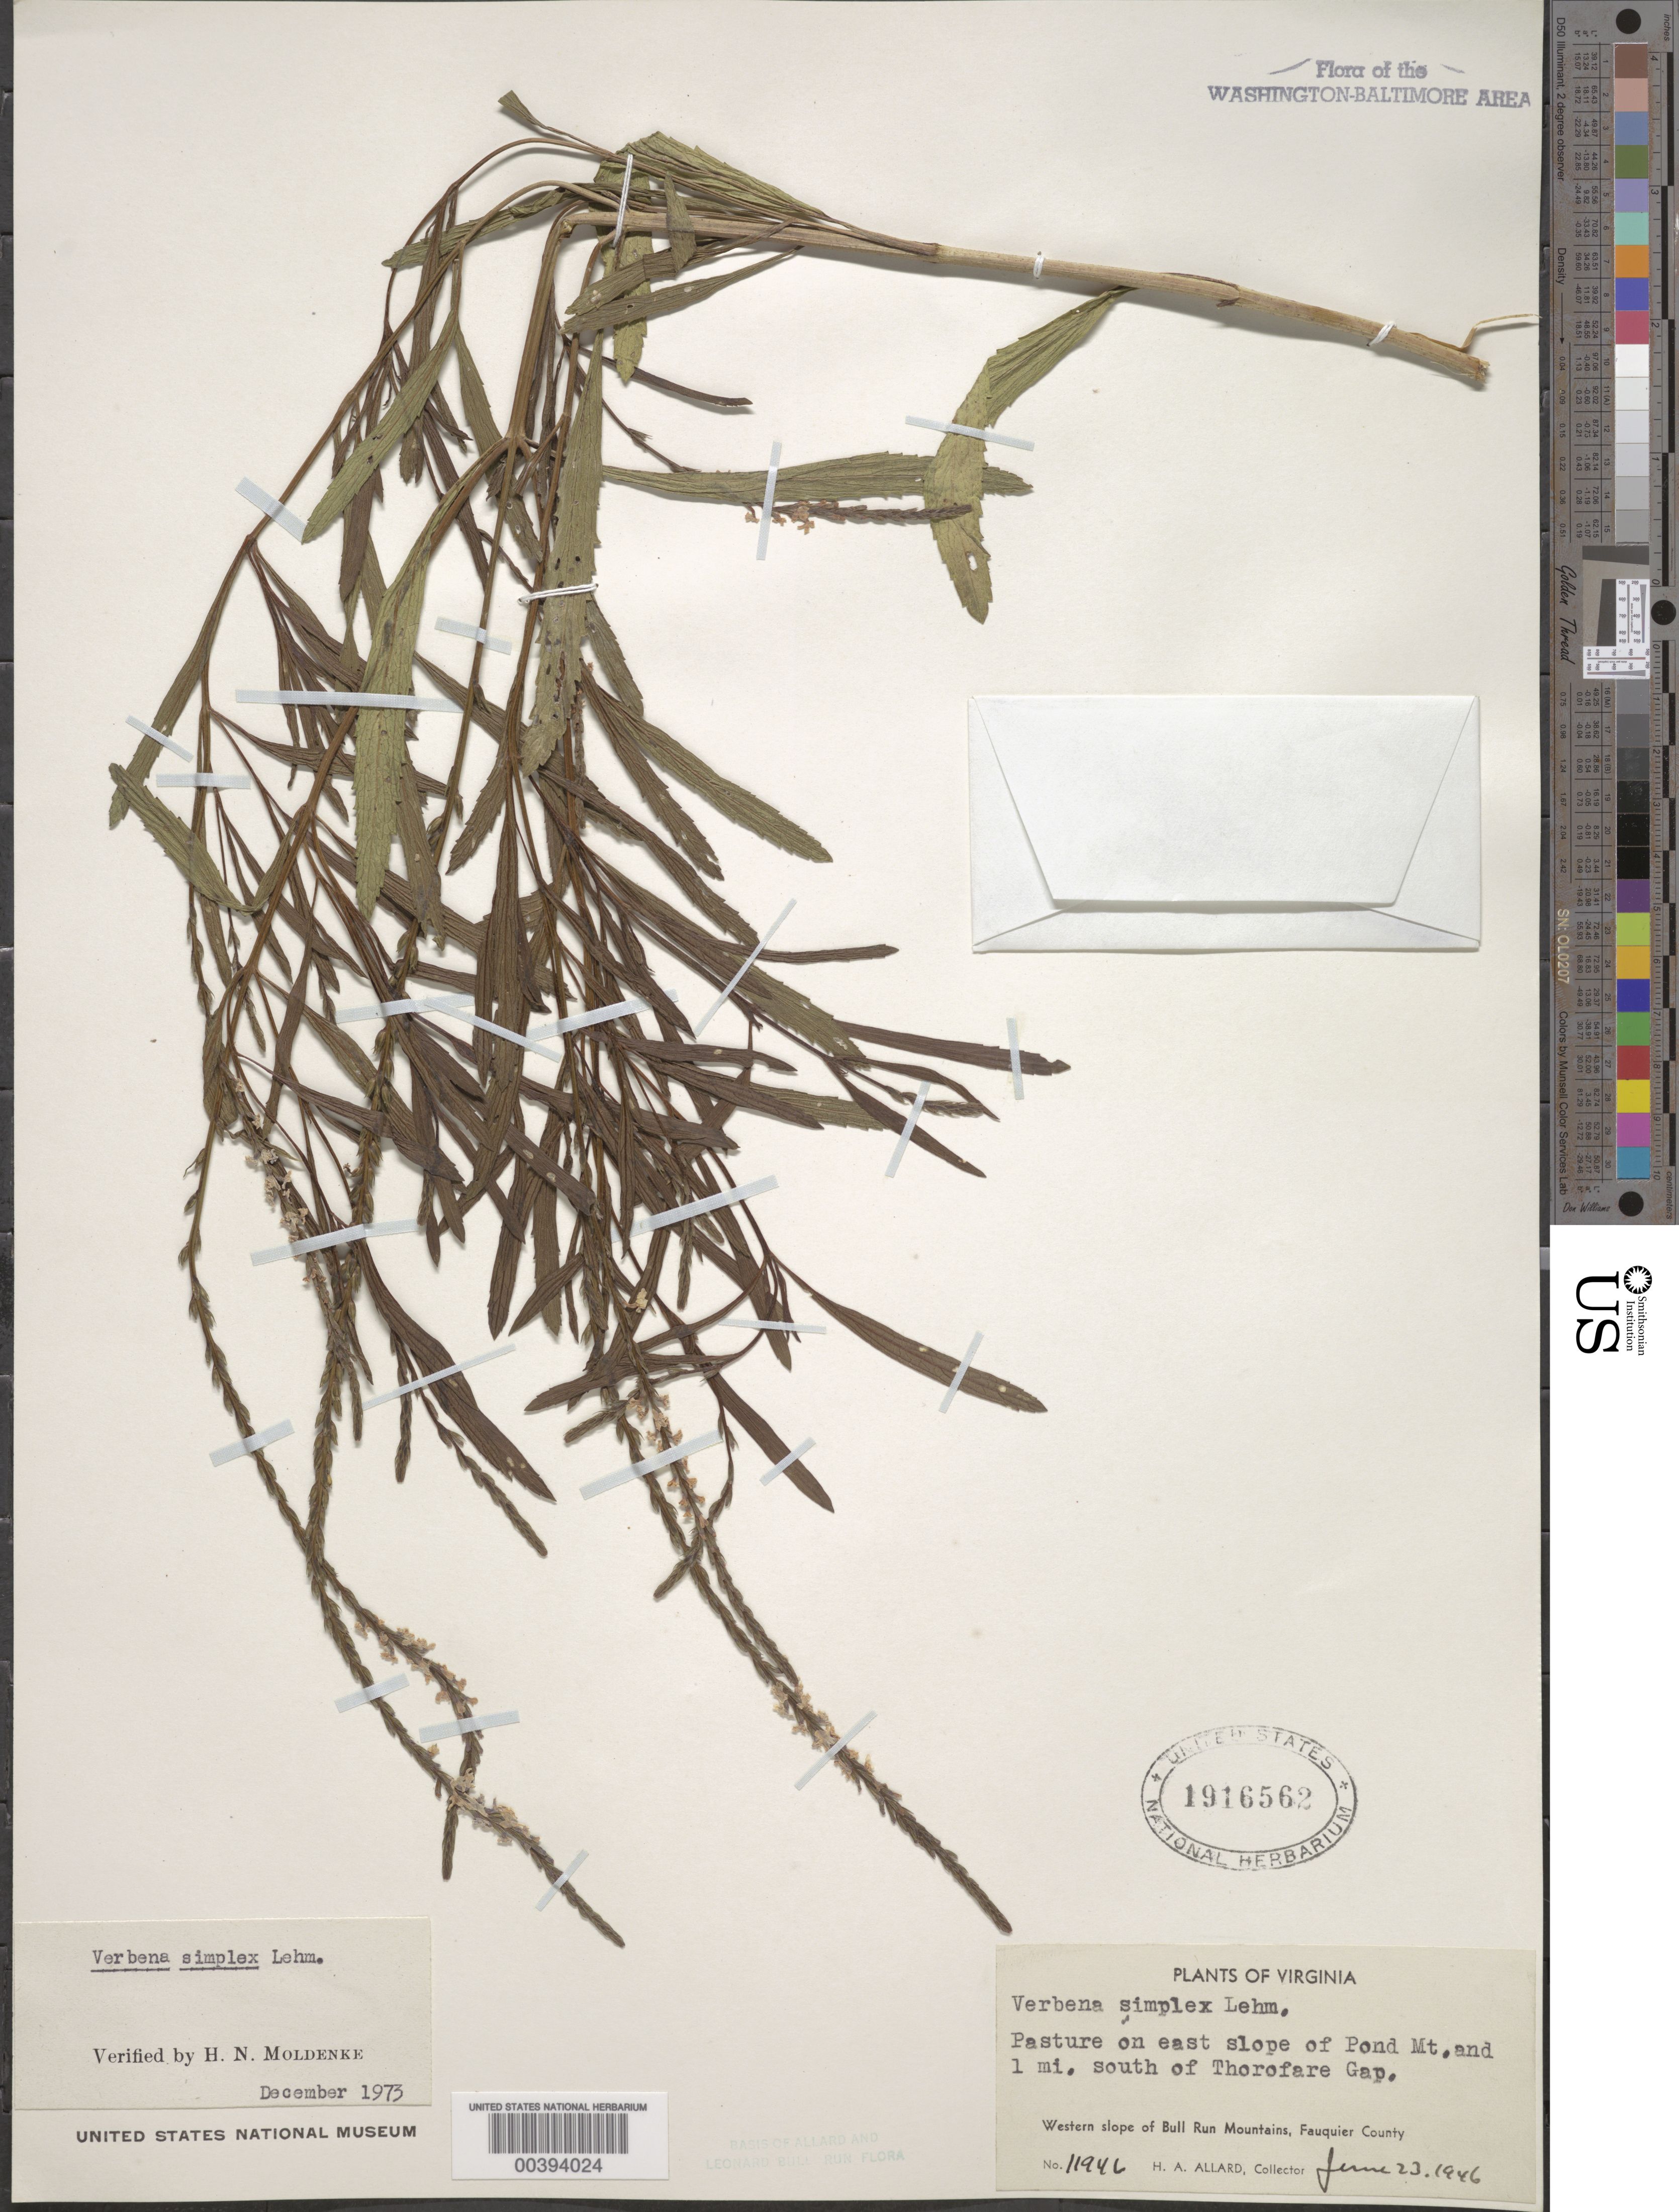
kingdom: Plantae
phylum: Tracheophyta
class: Magnoliopsida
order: Lamiales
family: Verbenaceae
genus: Verbena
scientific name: Verbena simplex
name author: F. Lehm.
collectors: H. A. Allard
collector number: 11946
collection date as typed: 23 Jun 1946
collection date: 1946-06-23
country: United States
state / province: Virginia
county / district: Fauquier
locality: South of Thorofare Gap, east slope Pond Mountain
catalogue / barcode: US 1916562